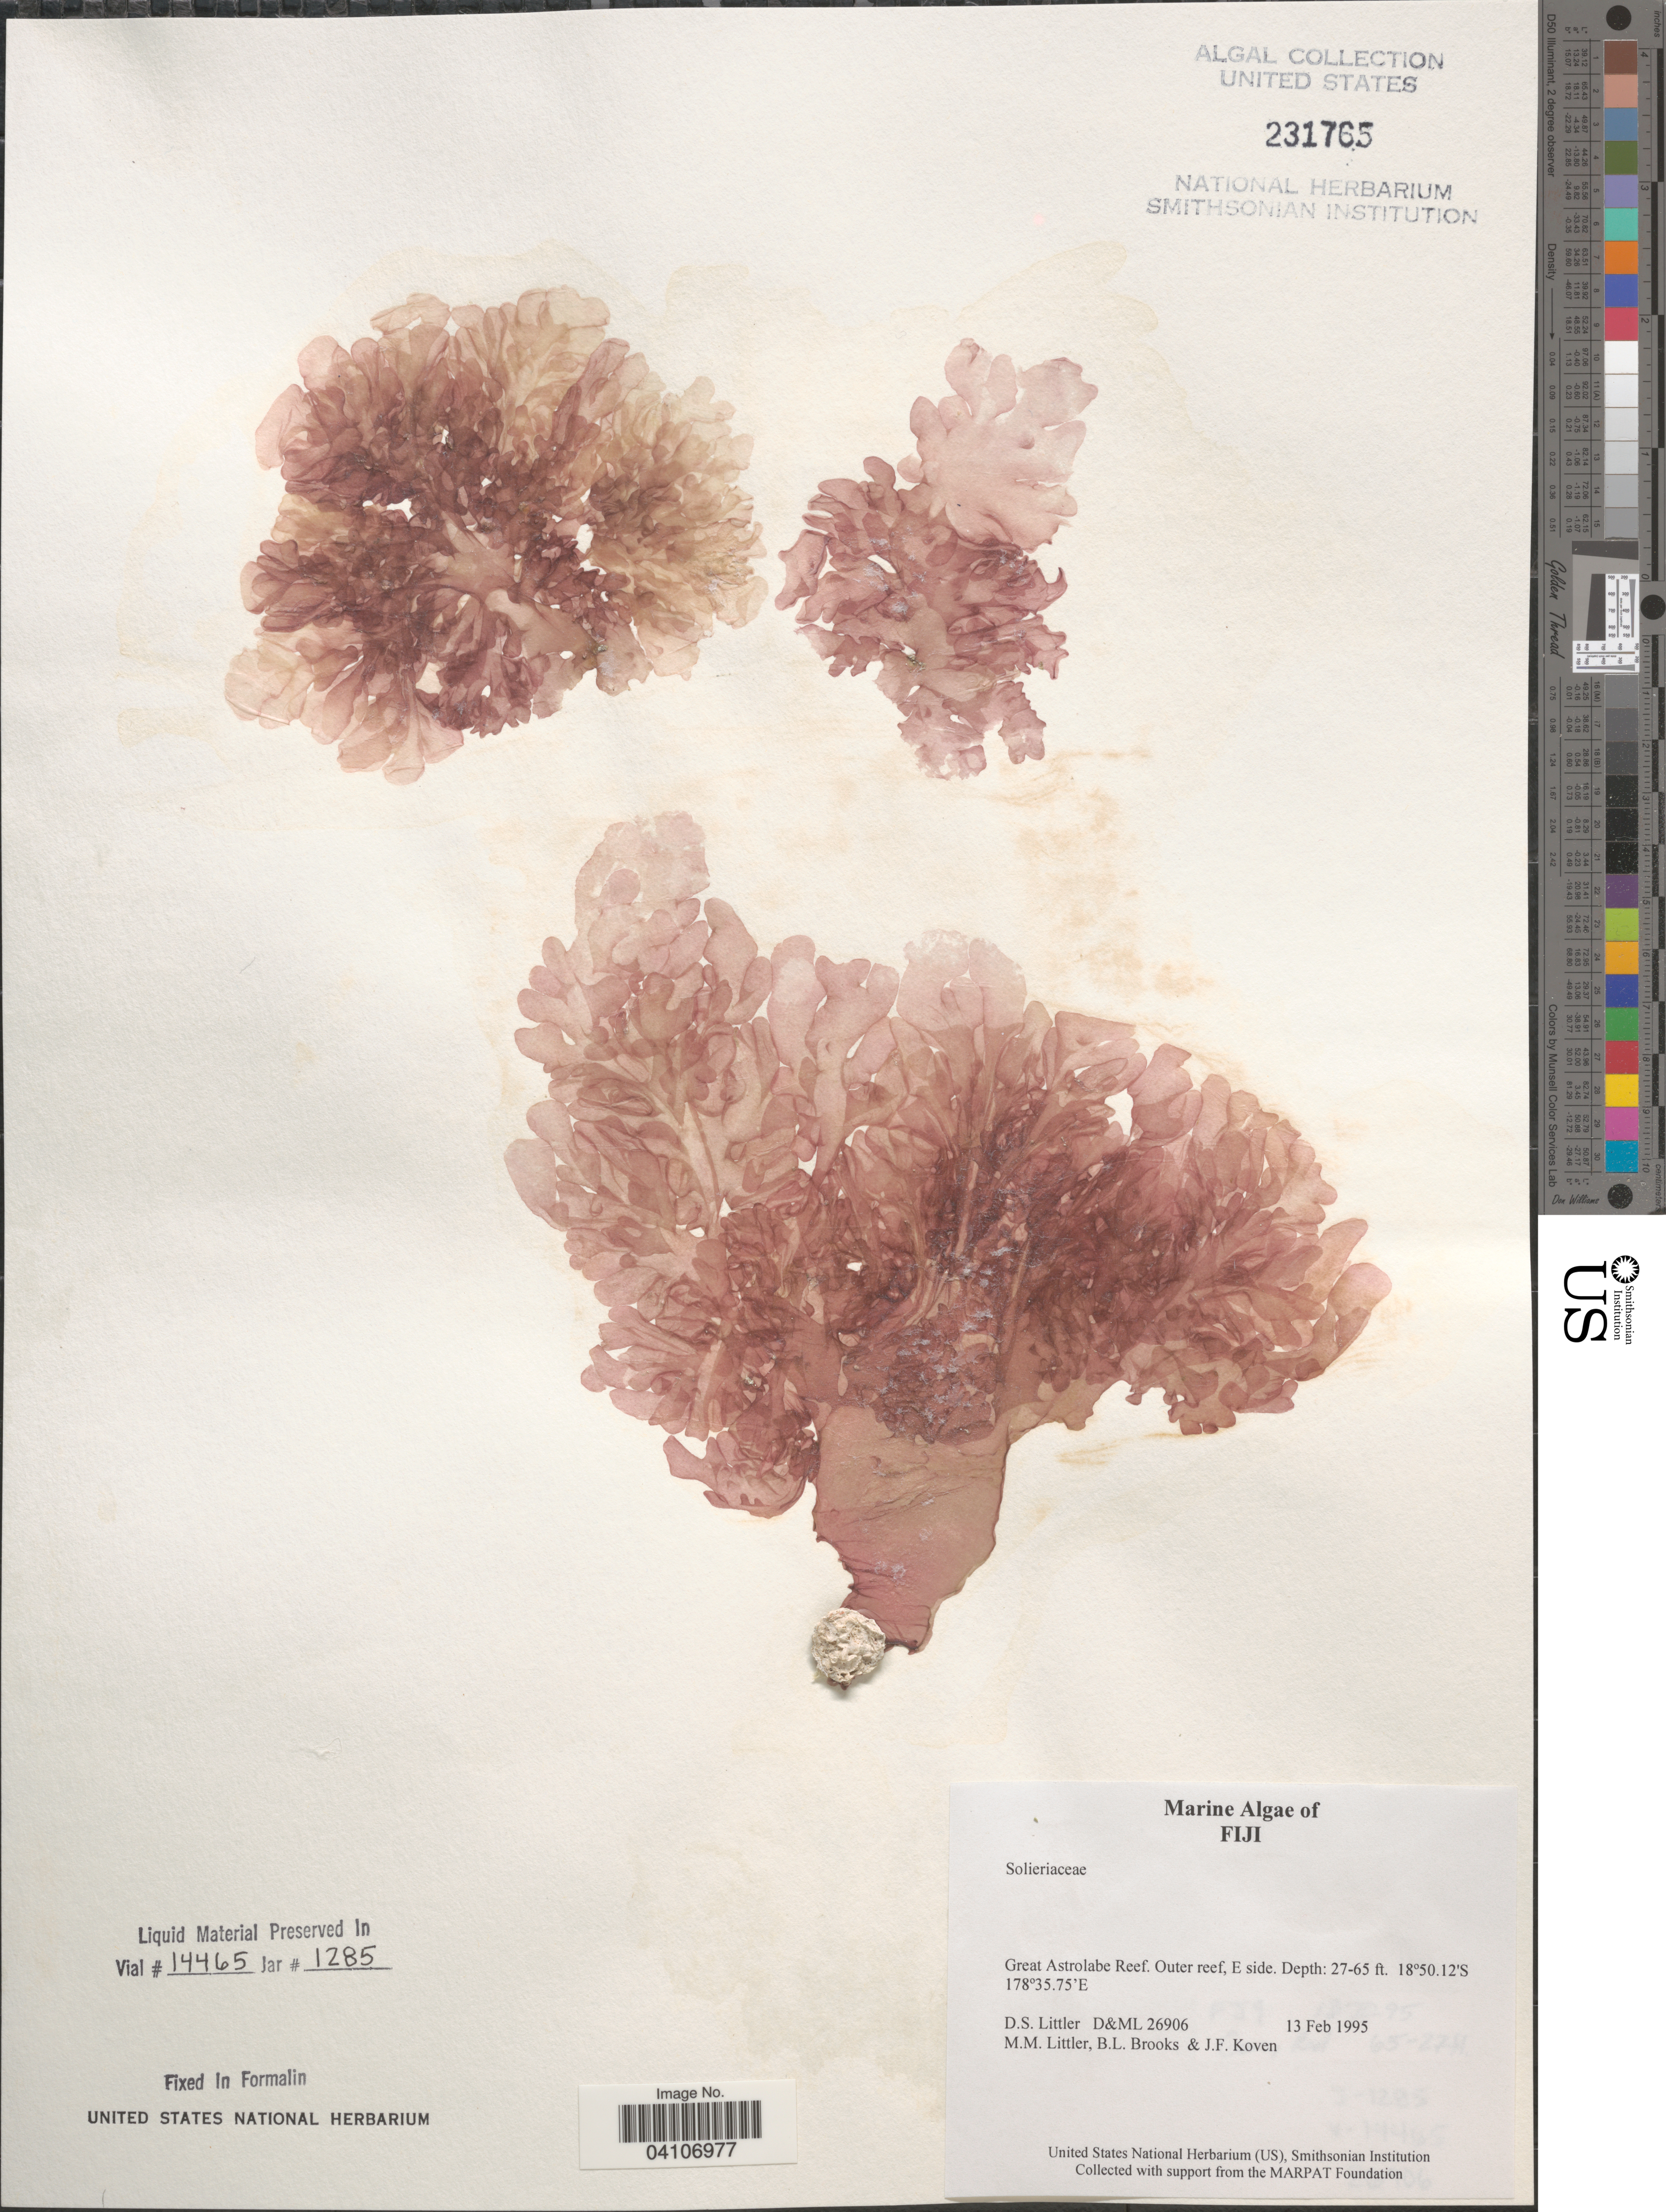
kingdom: Plantae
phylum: Rhodophyta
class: Florideophyceae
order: Gigartinales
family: Solieriaceae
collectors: D. S. Littler, B. Brooks & J. Koven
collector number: D&ML26906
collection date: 1995-02-13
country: Fiji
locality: Great Astrolabe Reef. Outer reef, E side.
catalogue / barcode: US 231765